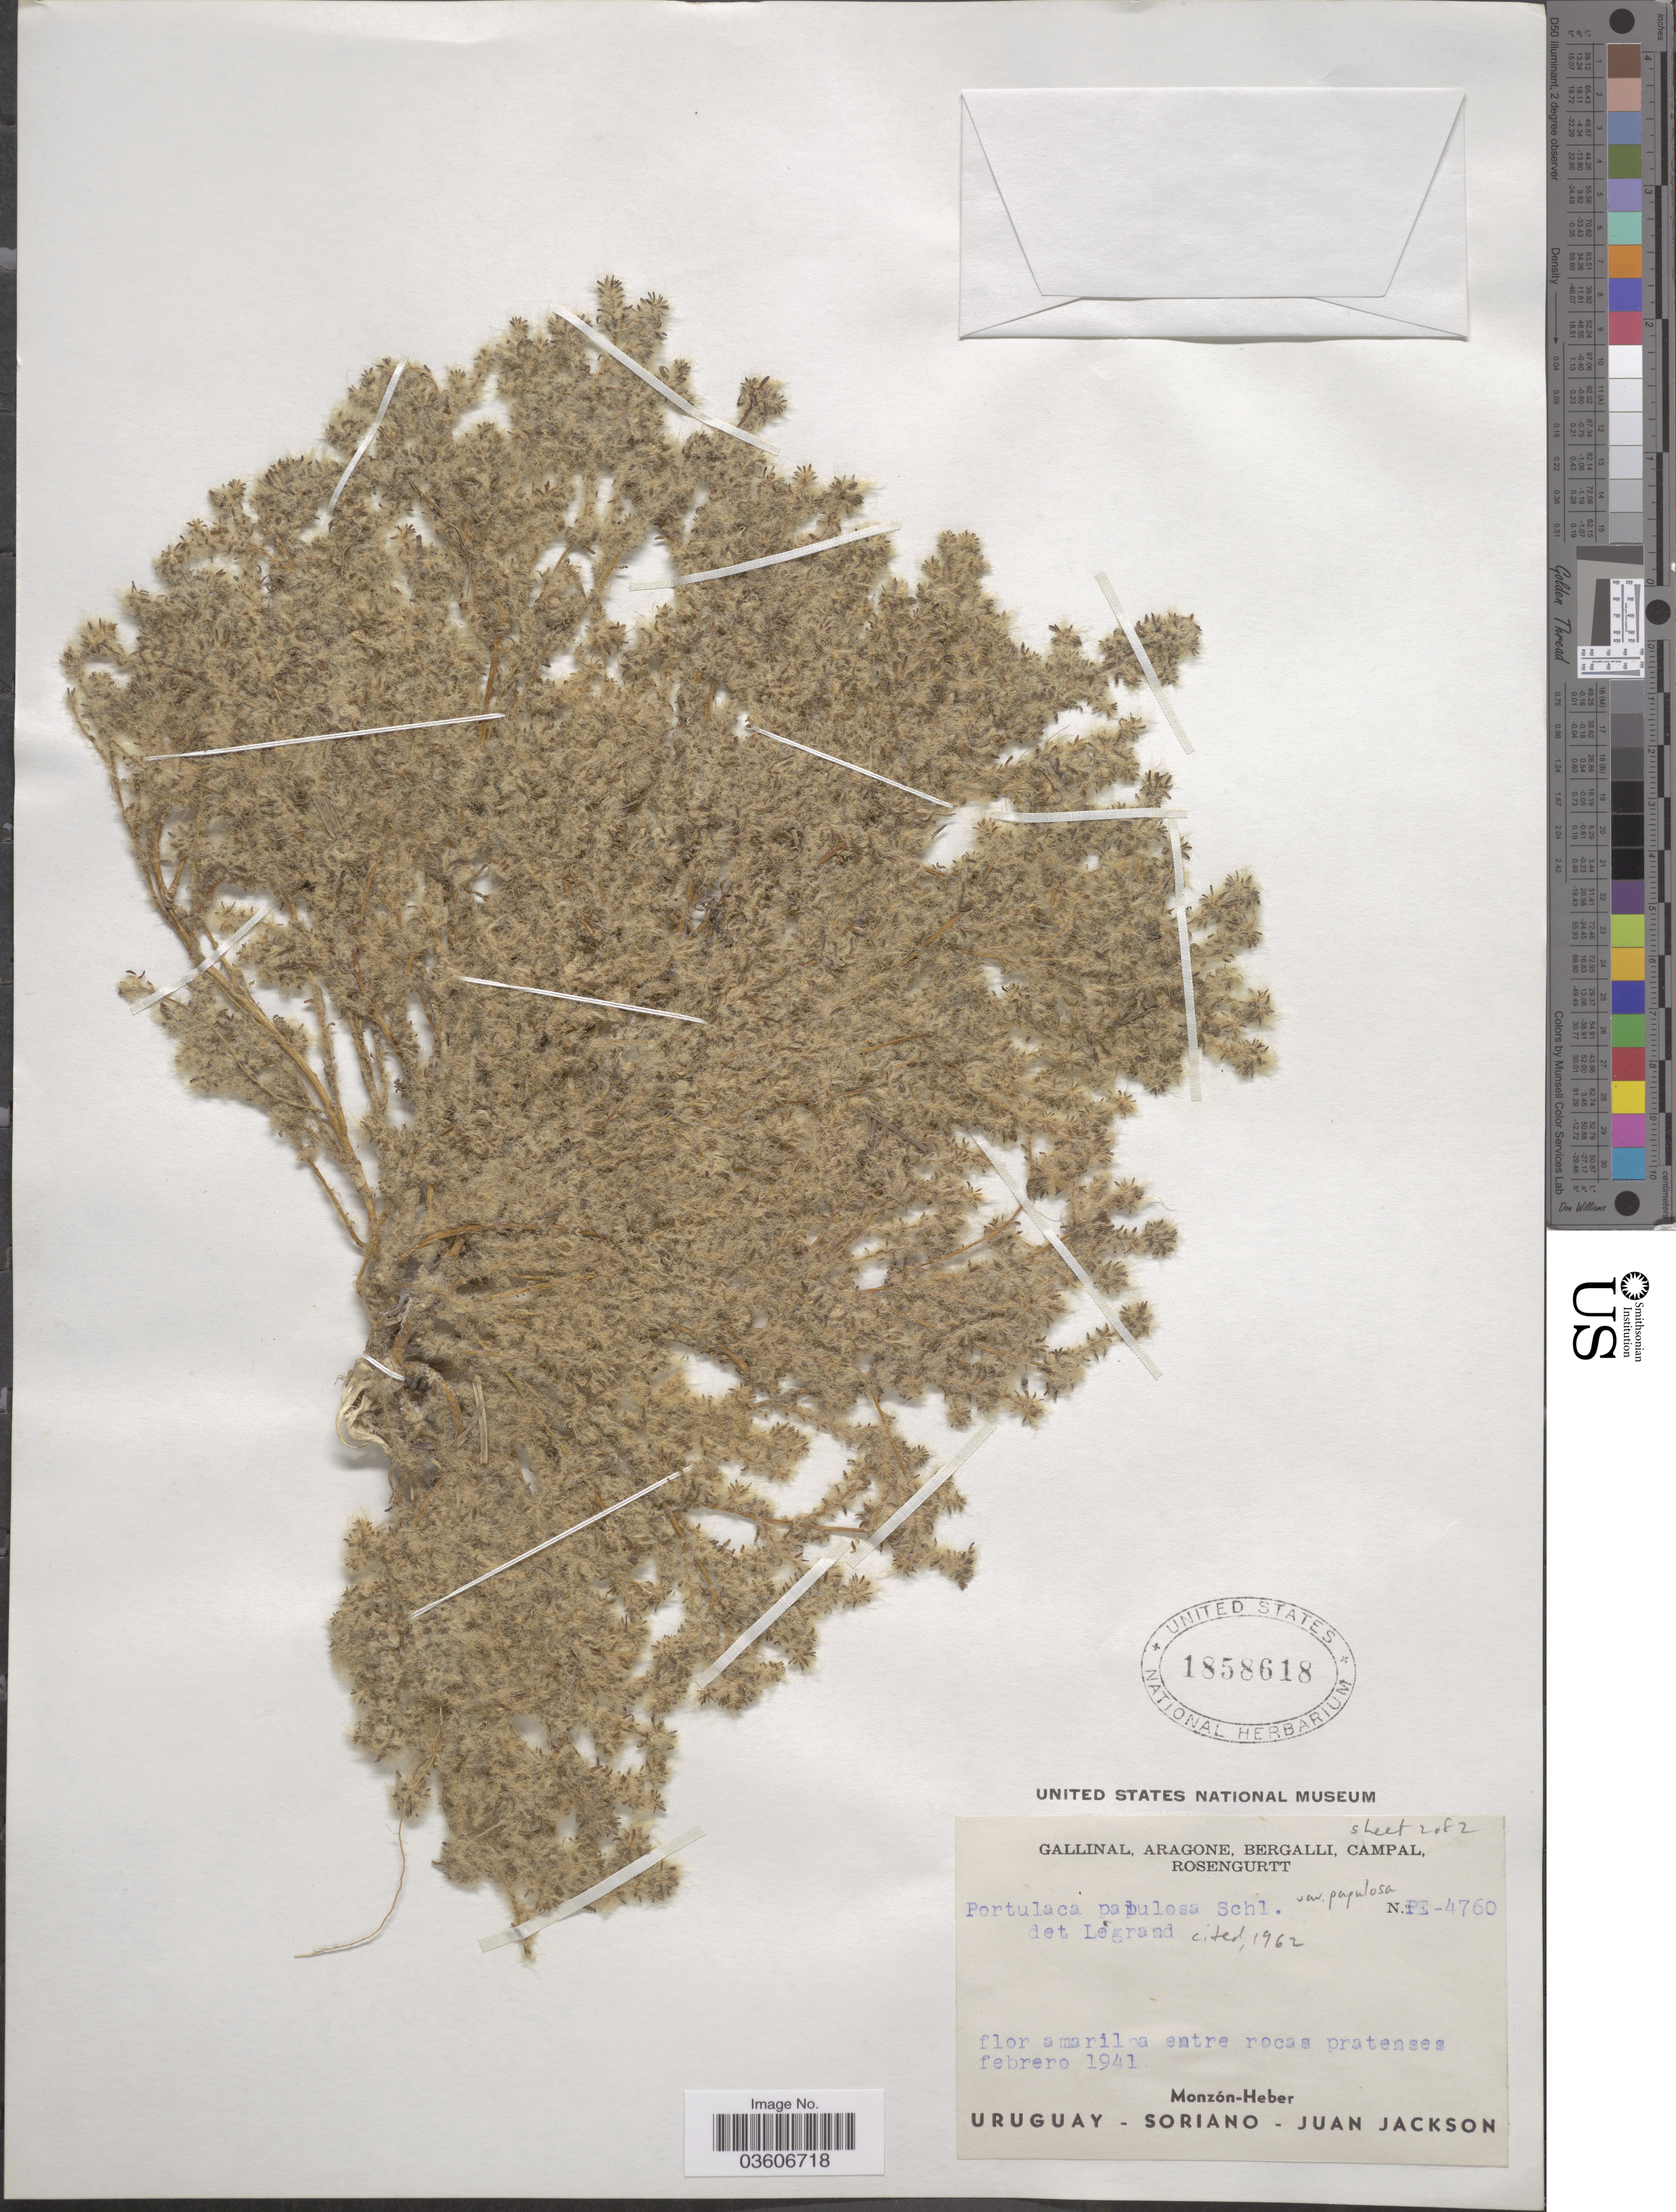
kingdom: Plantae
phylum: Tracheophyta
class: Magnoliopsida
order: Caryophyllales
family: Portulacaceae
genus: Portulaca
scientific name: Portulaca papulosa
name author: Schltdl.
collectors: -. Gallinal, -- Aragone, -- Bergalli, -- Campal & Rosengurtt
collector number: PE-4760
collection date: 1941-02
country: Uruguay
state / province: Soriano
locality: Juan Jackson.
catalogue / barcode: US 1858618